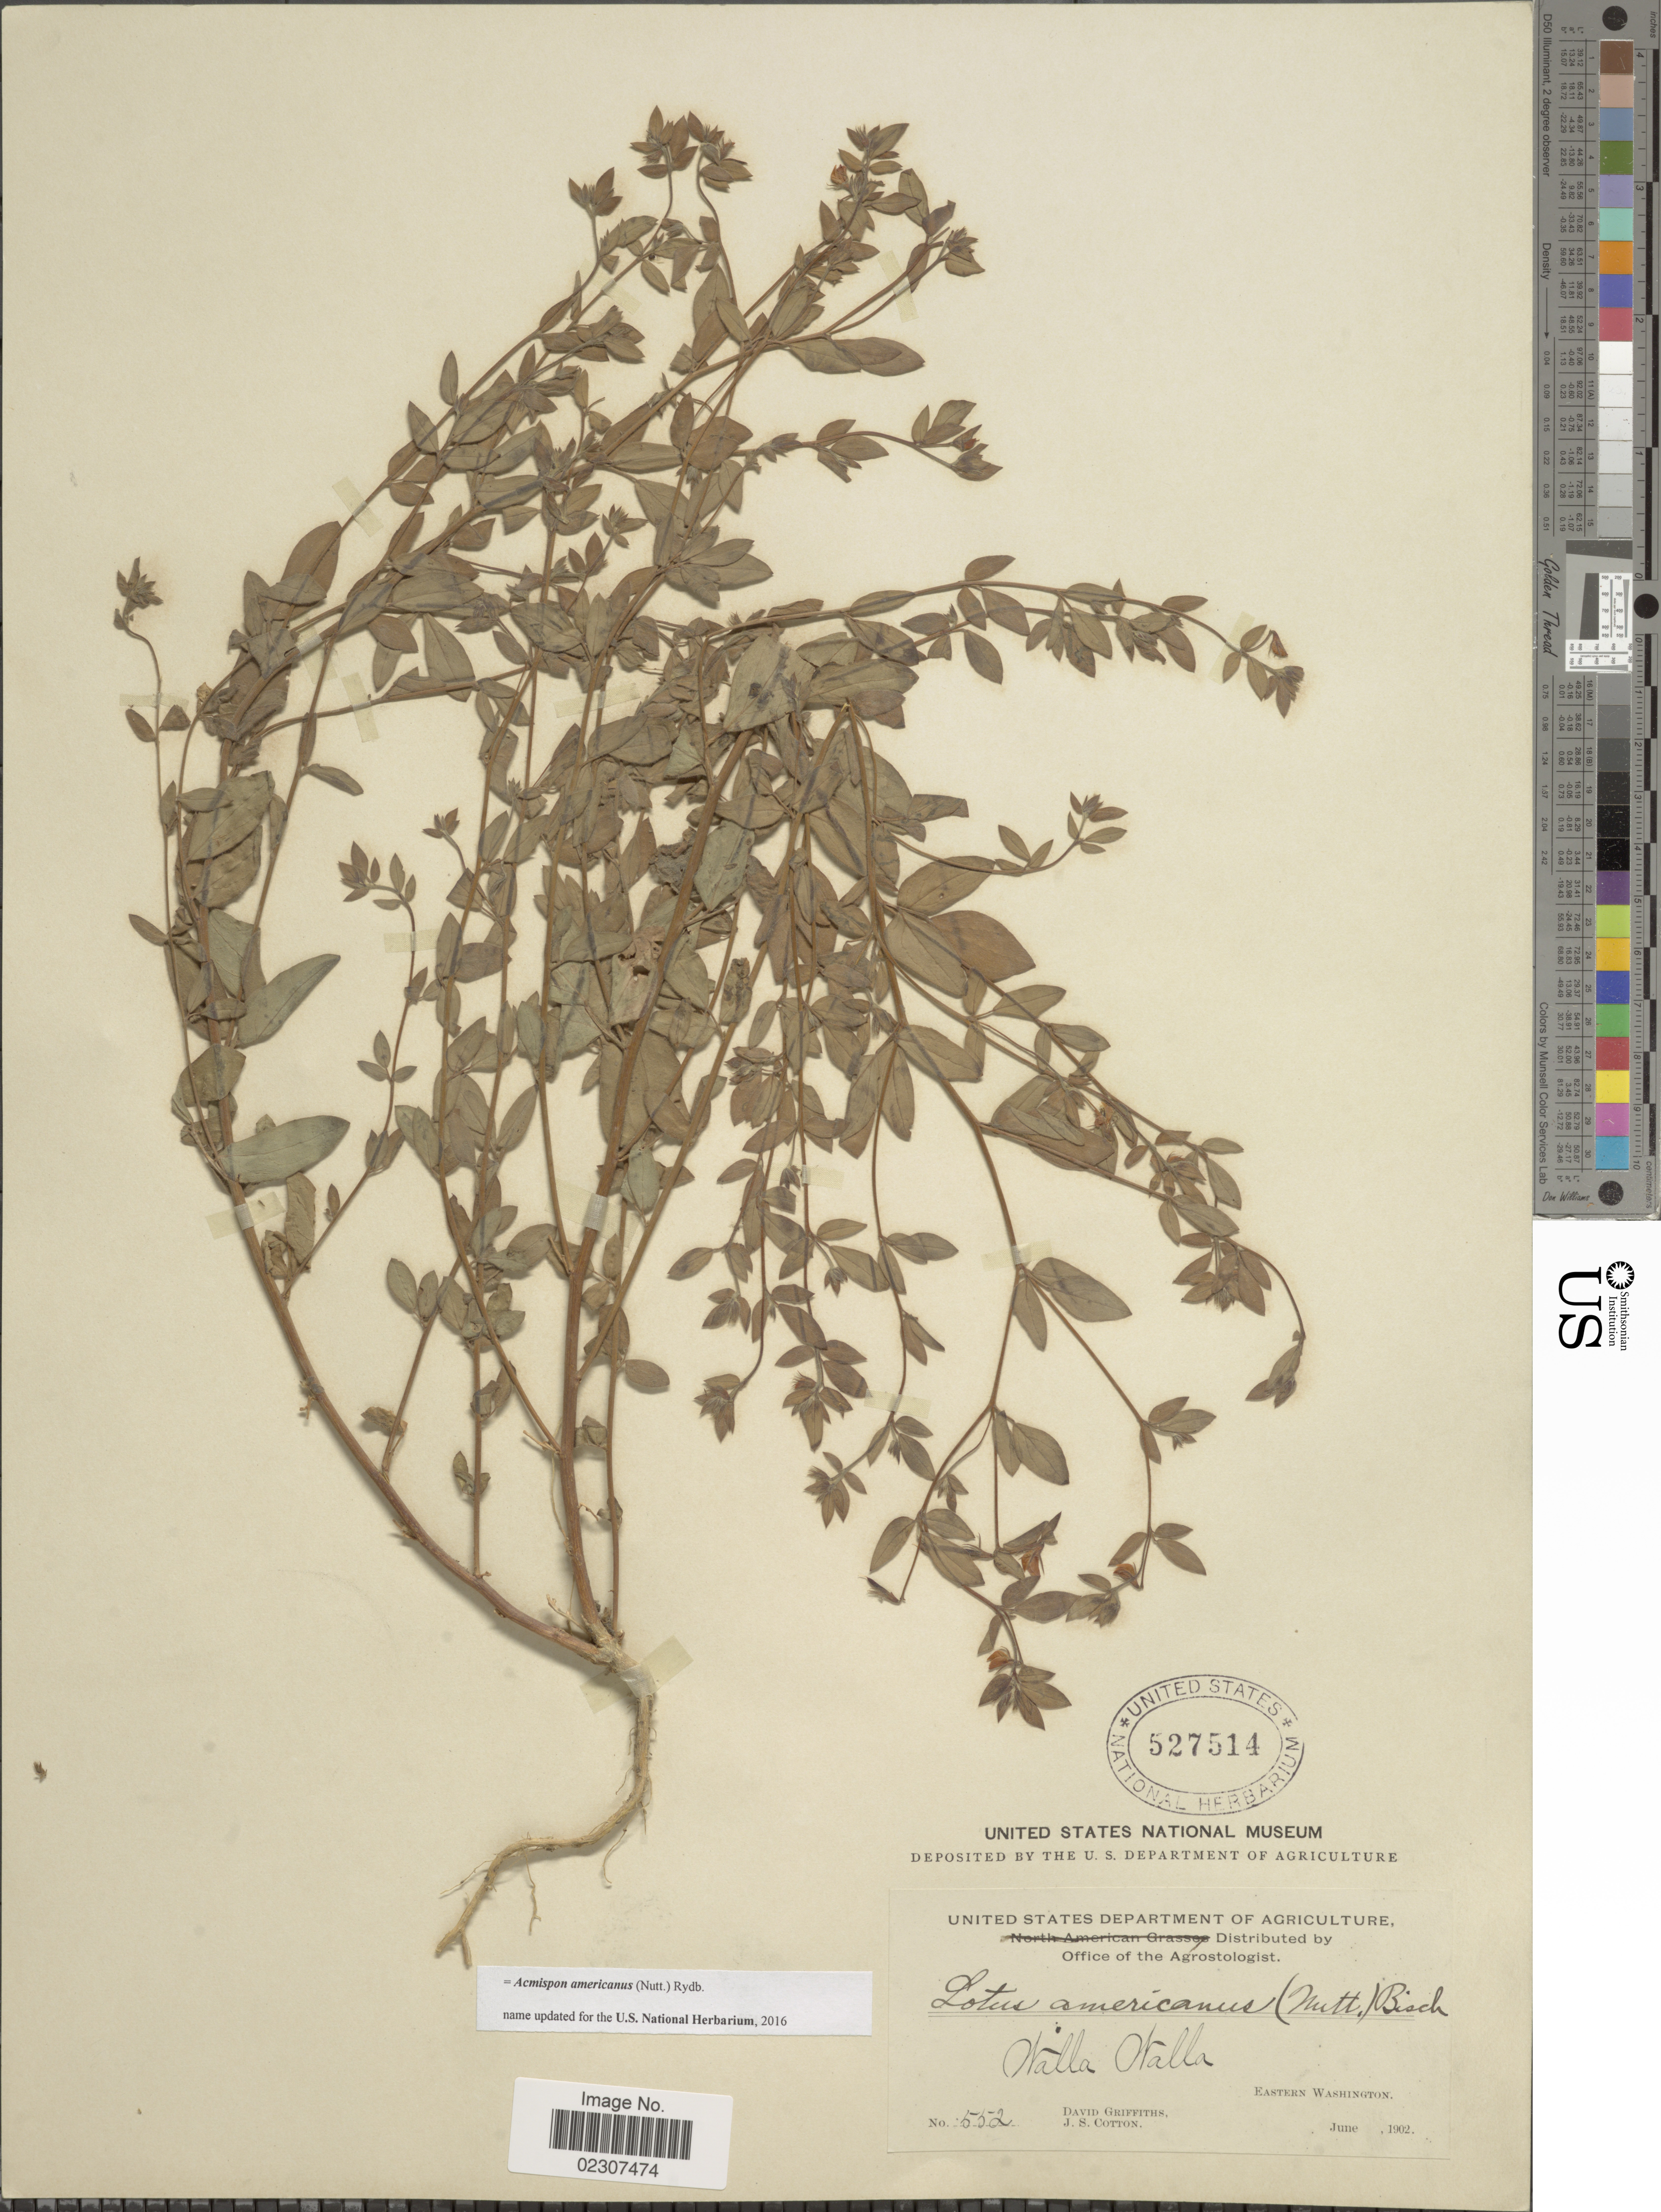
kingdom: Plantae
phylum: Tracheophyta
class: Magnoliopsida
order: Fabales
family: Fabaceae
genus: Acmispon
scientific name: Acmispon americanus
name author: (Nutt.) Rydb.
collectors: D. Griffiths & J. S. Cotton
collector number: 552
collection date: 1902-06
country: United States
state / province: Washington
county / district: Walla Walla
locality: Walla Walla Eatern Washington.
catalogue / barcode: US 527514